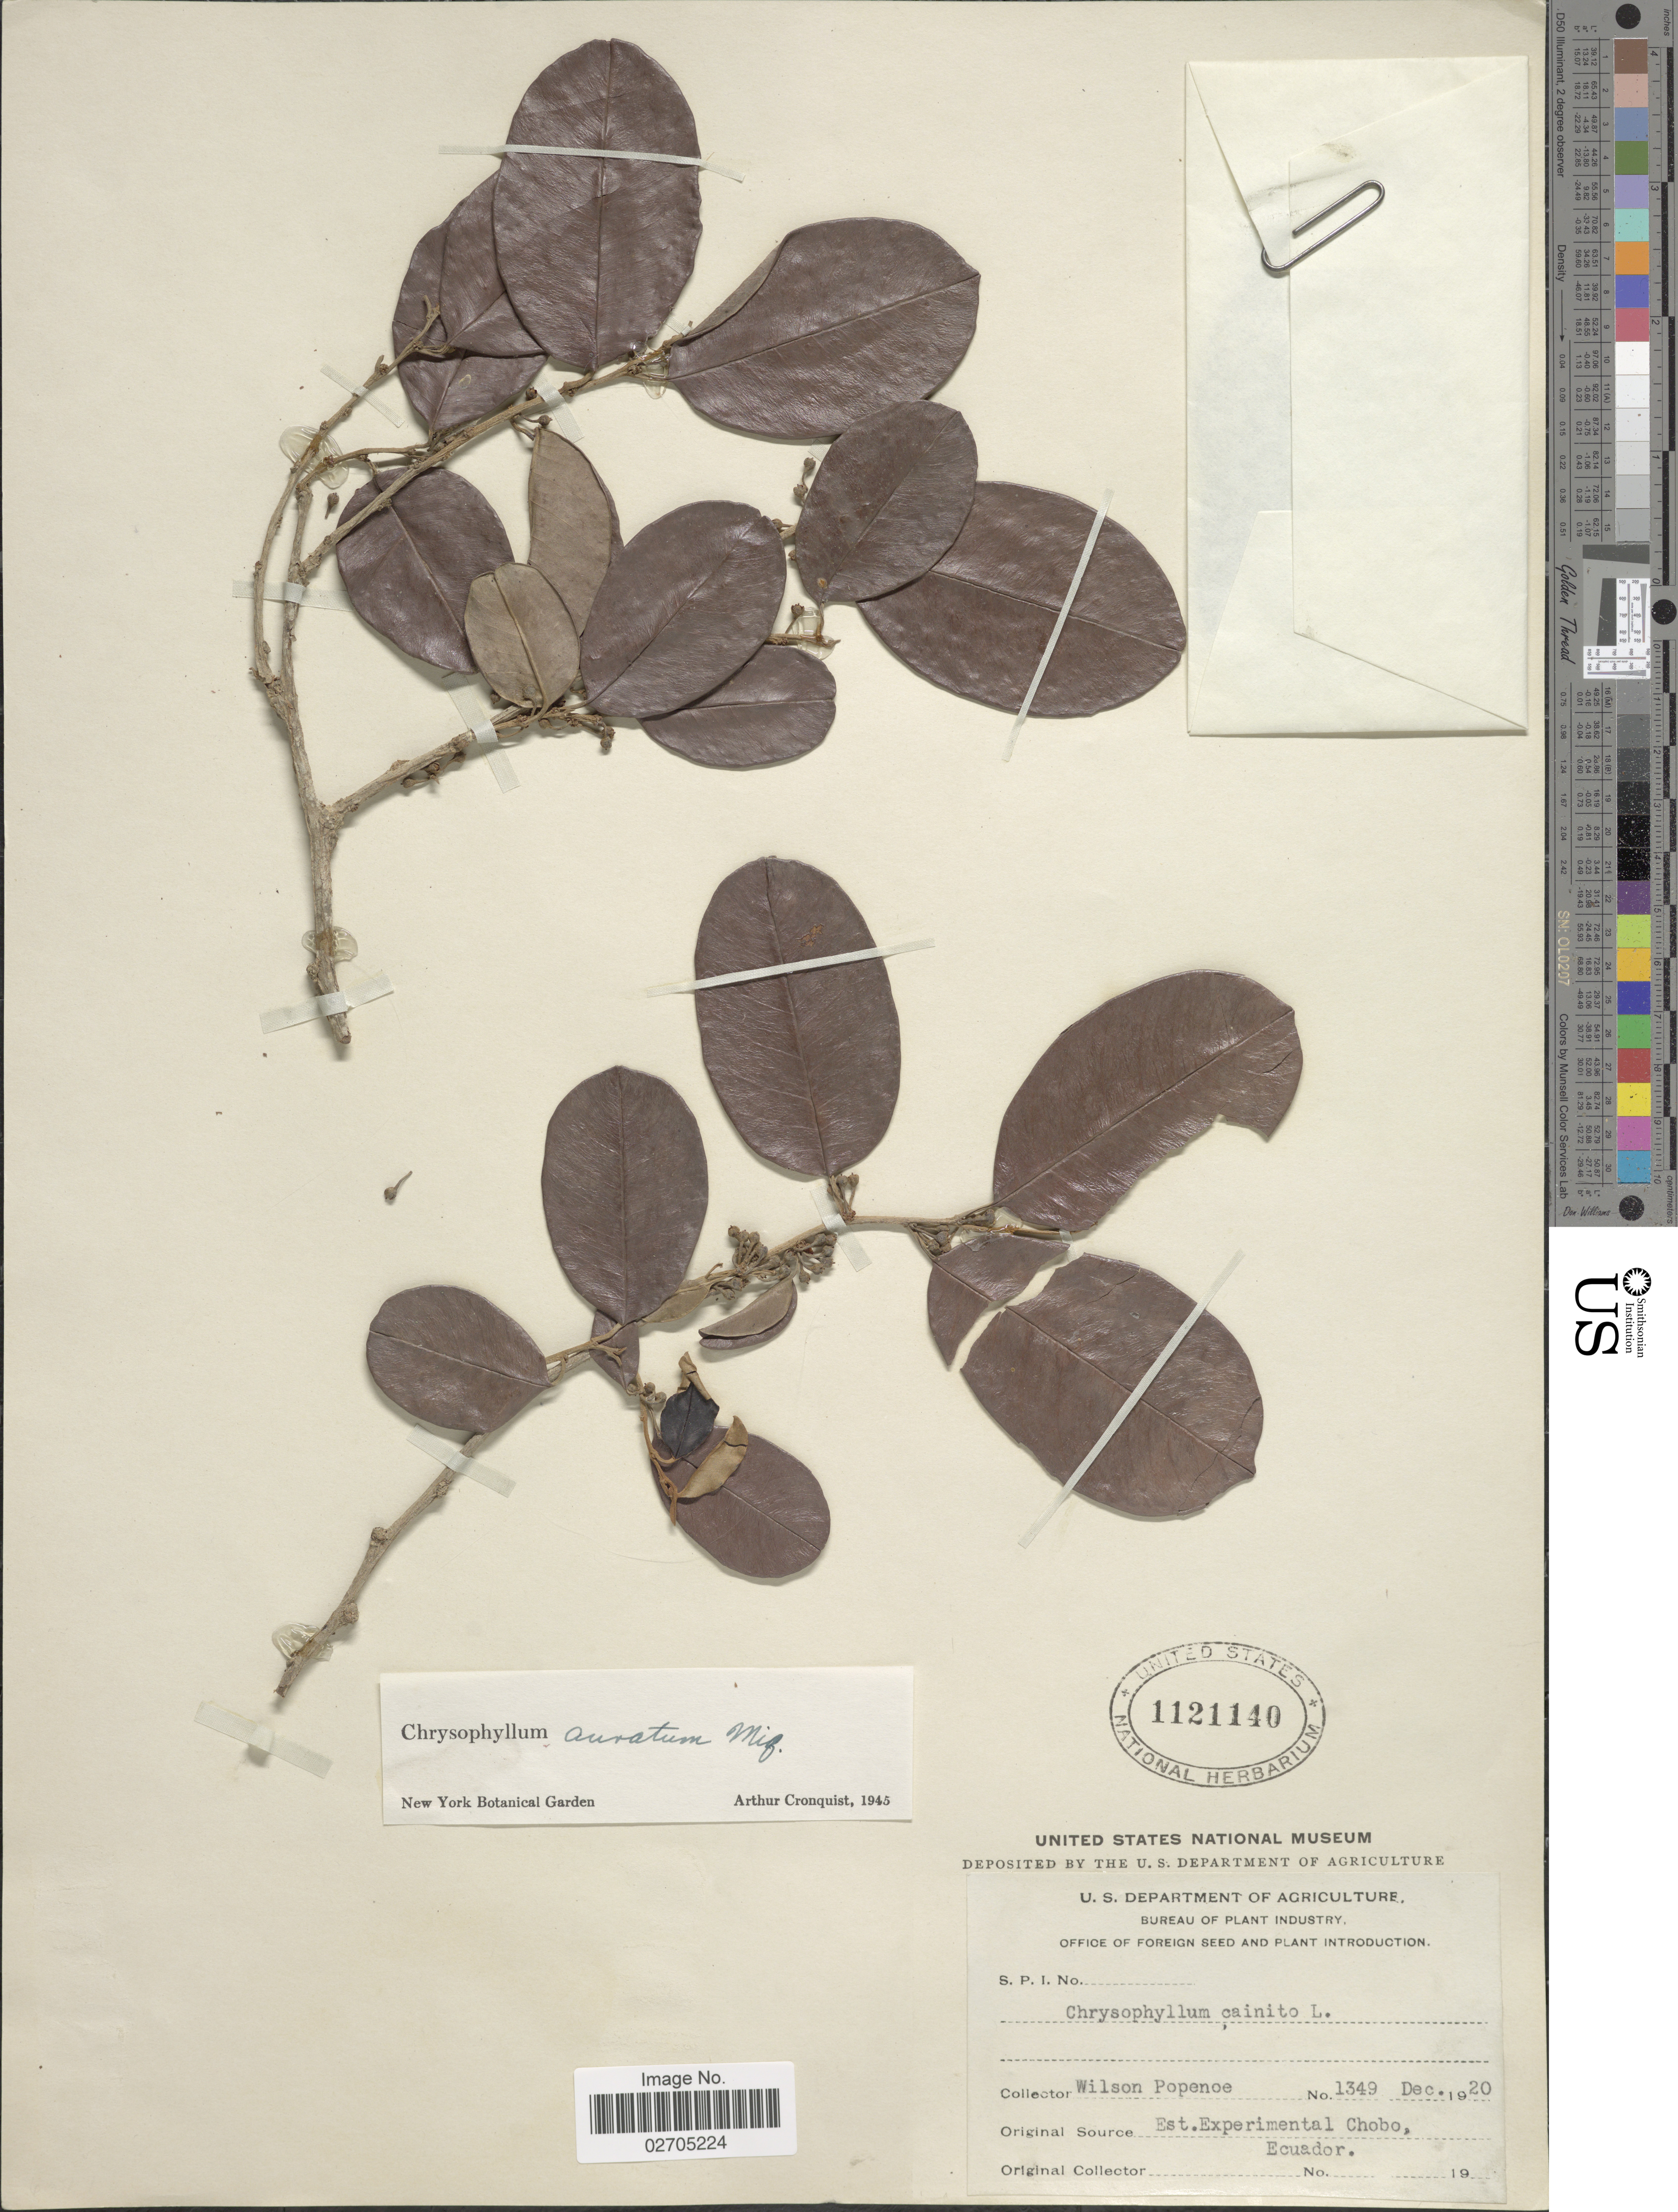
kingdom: Plantae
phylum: Tracheophyta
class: Magnoliopsida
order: Ericales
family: Sapotaceae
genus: Chrysophyllum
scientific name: Chrysophyllum argenteum subsp. auratum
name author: (Miq.) T.D. Penn.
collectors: W. Popenoe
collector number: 1349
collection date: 1920-12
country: Ecuador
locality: Est. Experimental Chobo.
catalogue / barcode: US 1121140